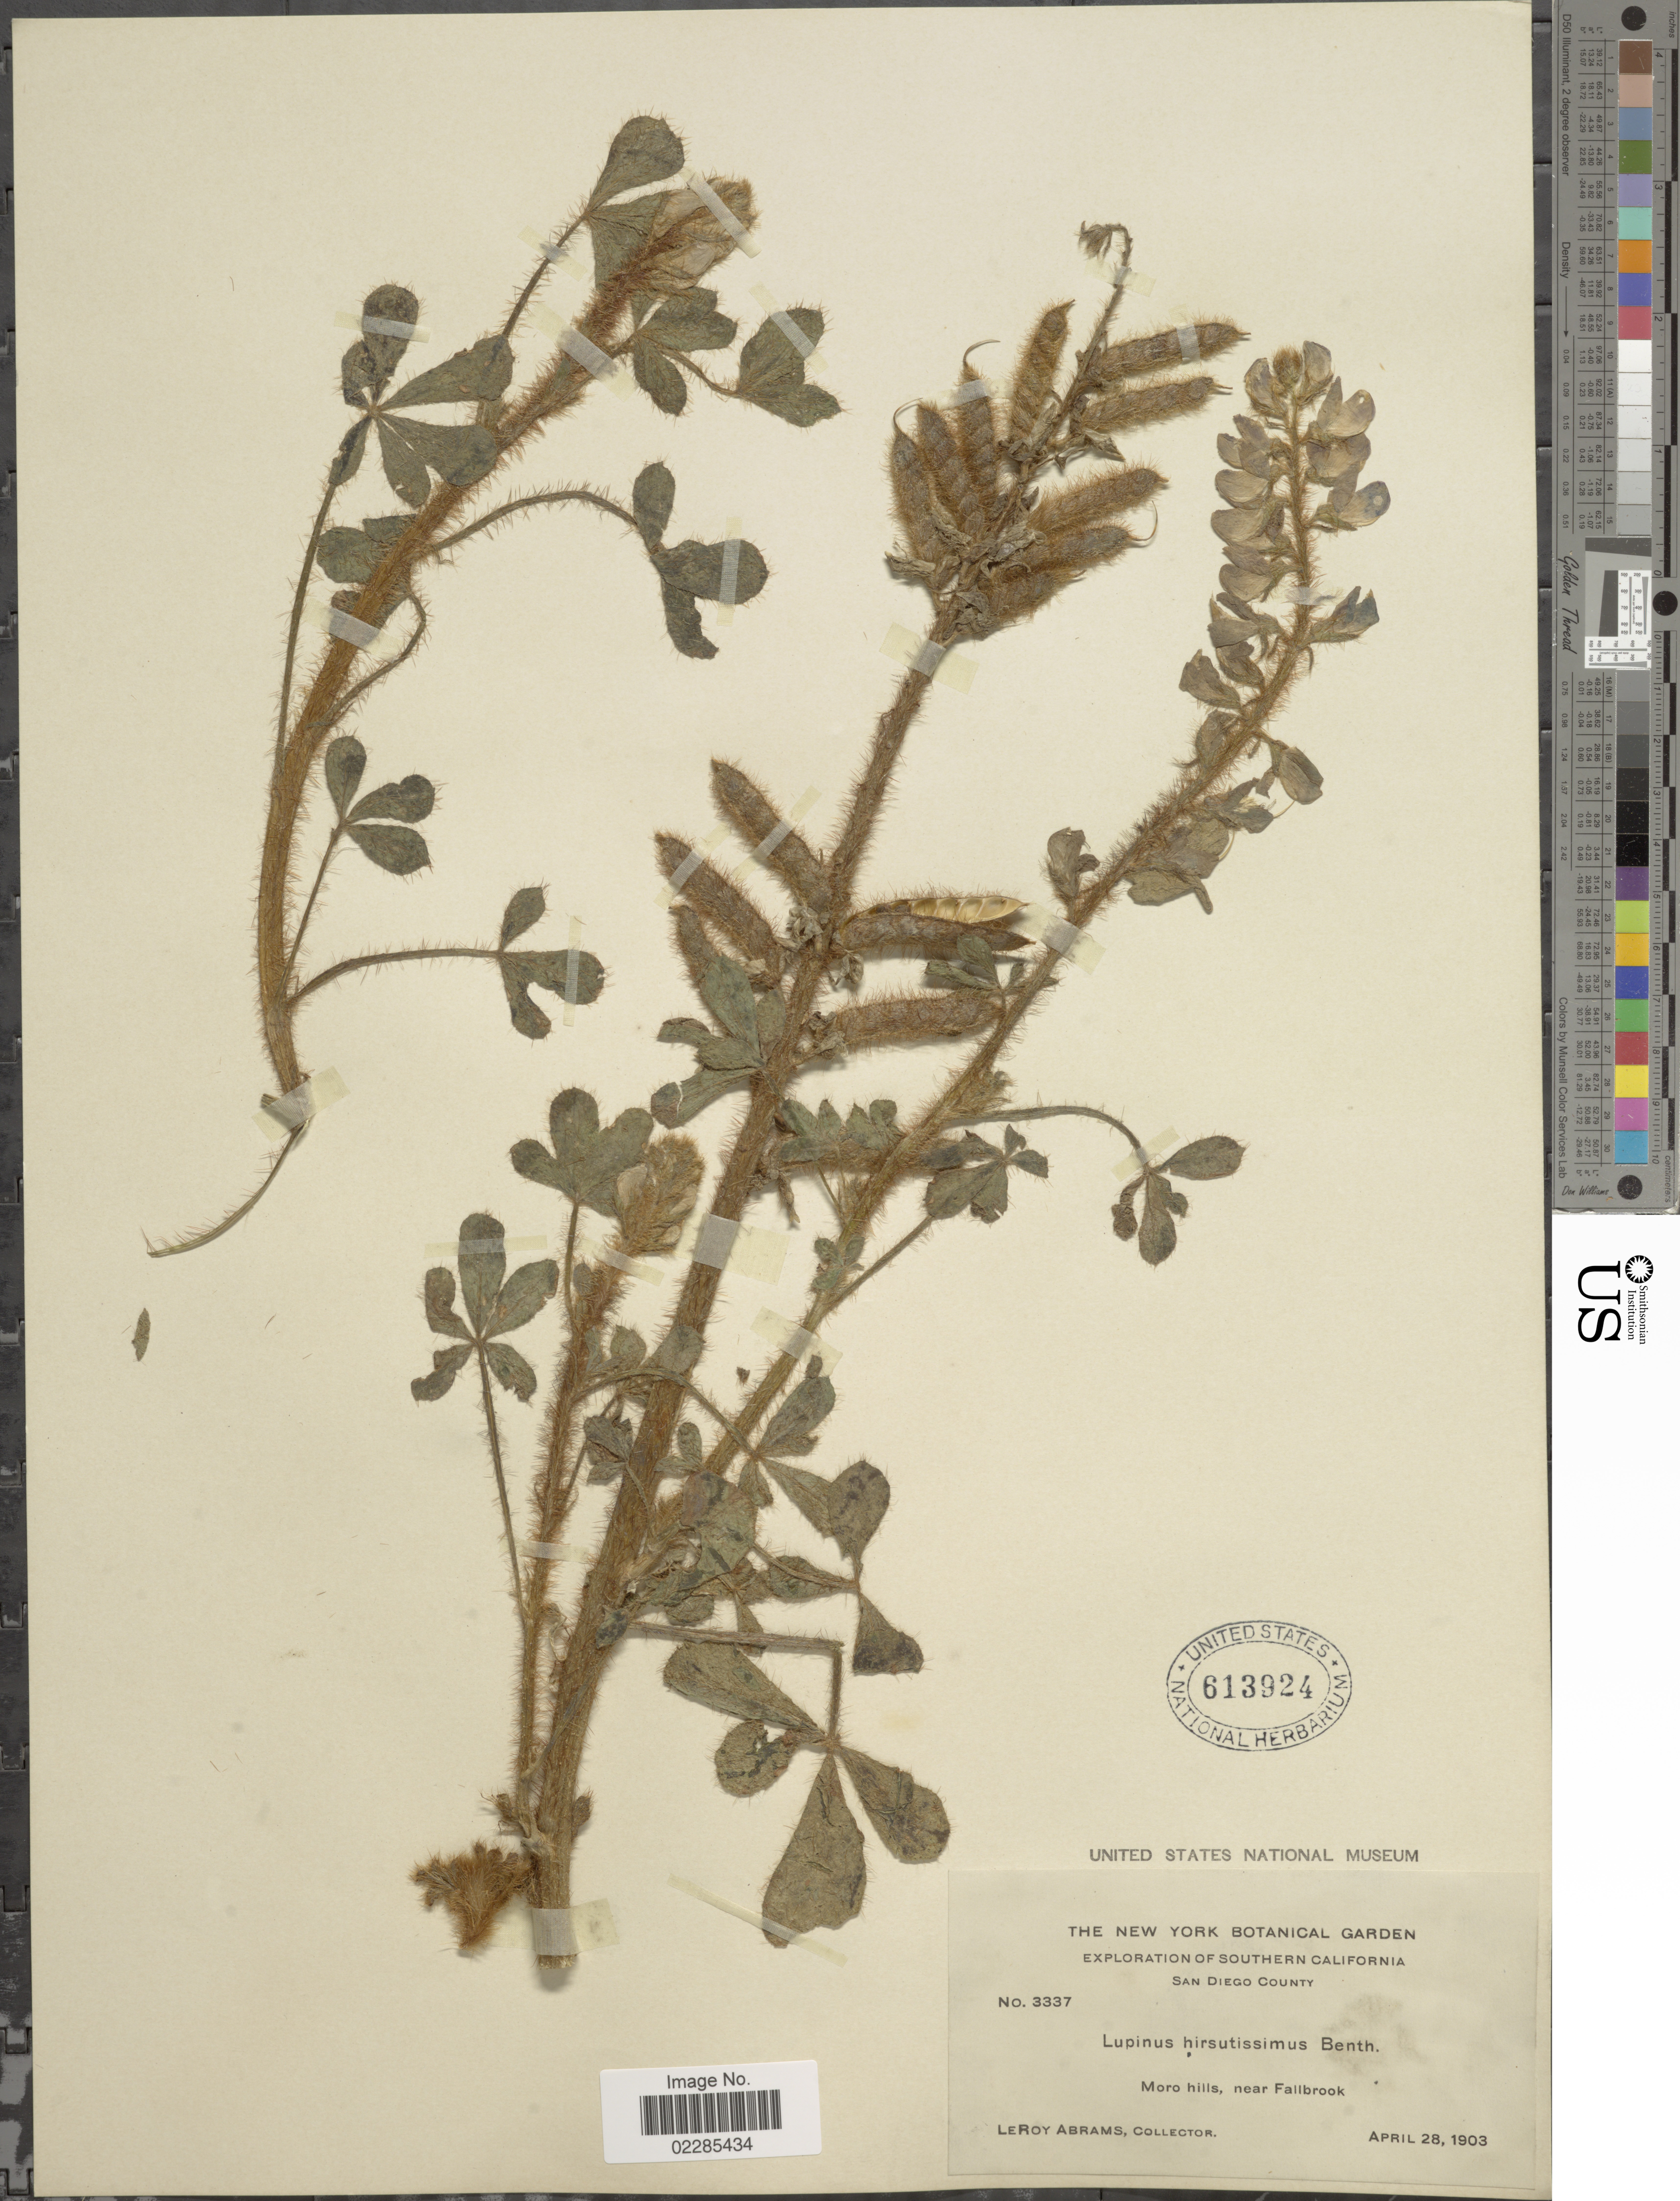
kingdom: Plantae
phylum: Tracheophyta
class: Magnoliopsida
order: Fabales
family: Fabaceae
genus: Lupinus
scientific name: Lupinus hirsutissimus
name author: Benth.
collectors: L. Abrams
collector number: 3337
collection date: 1903-04-28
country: United States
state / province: California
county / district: San Diego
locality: Southern California, San Diego County, Moro hills, near Fallbrook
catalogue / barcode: US 613924